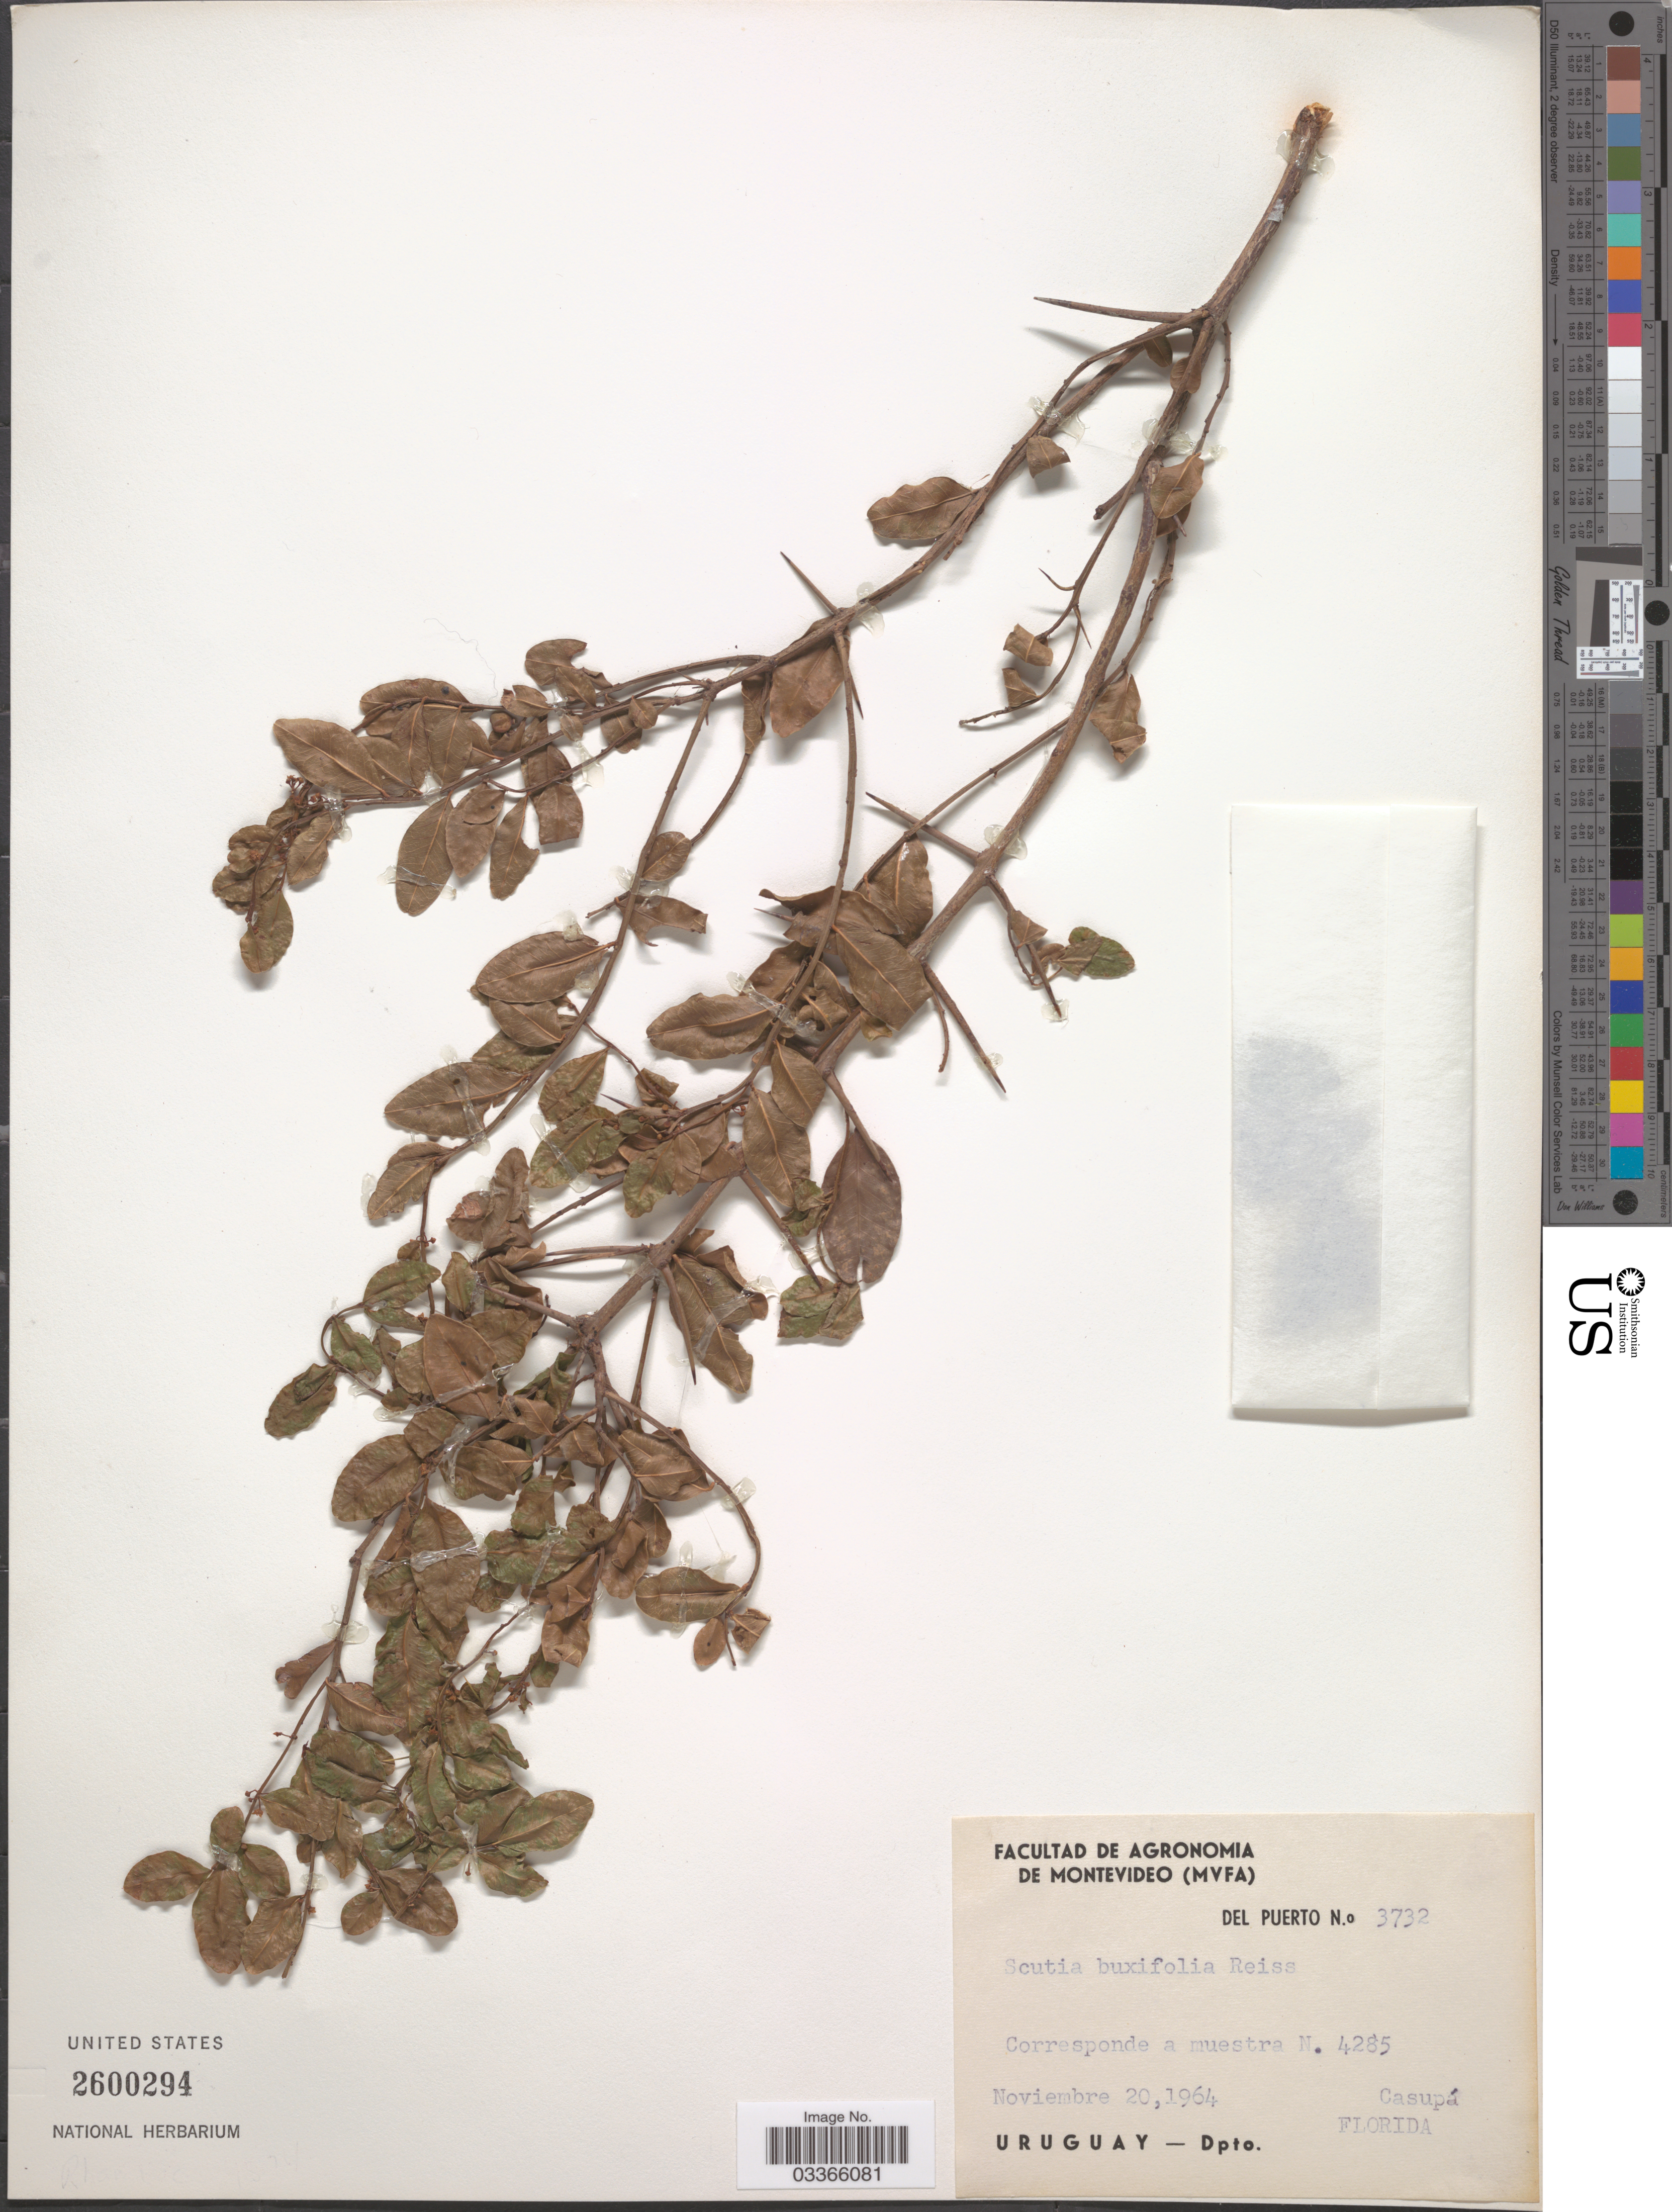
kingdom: Plantae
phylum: Tracheophyta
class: Magnoliopsida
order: Rosales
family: Rhamnaceae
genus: Scutia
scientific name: Scutia buxifolia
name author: Reissek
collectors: Del Puerto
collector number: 3732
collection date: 1964-11-20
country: Uruguay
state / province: Florida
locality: Casupá, Dpto. Florida.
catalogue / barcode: US 2600294